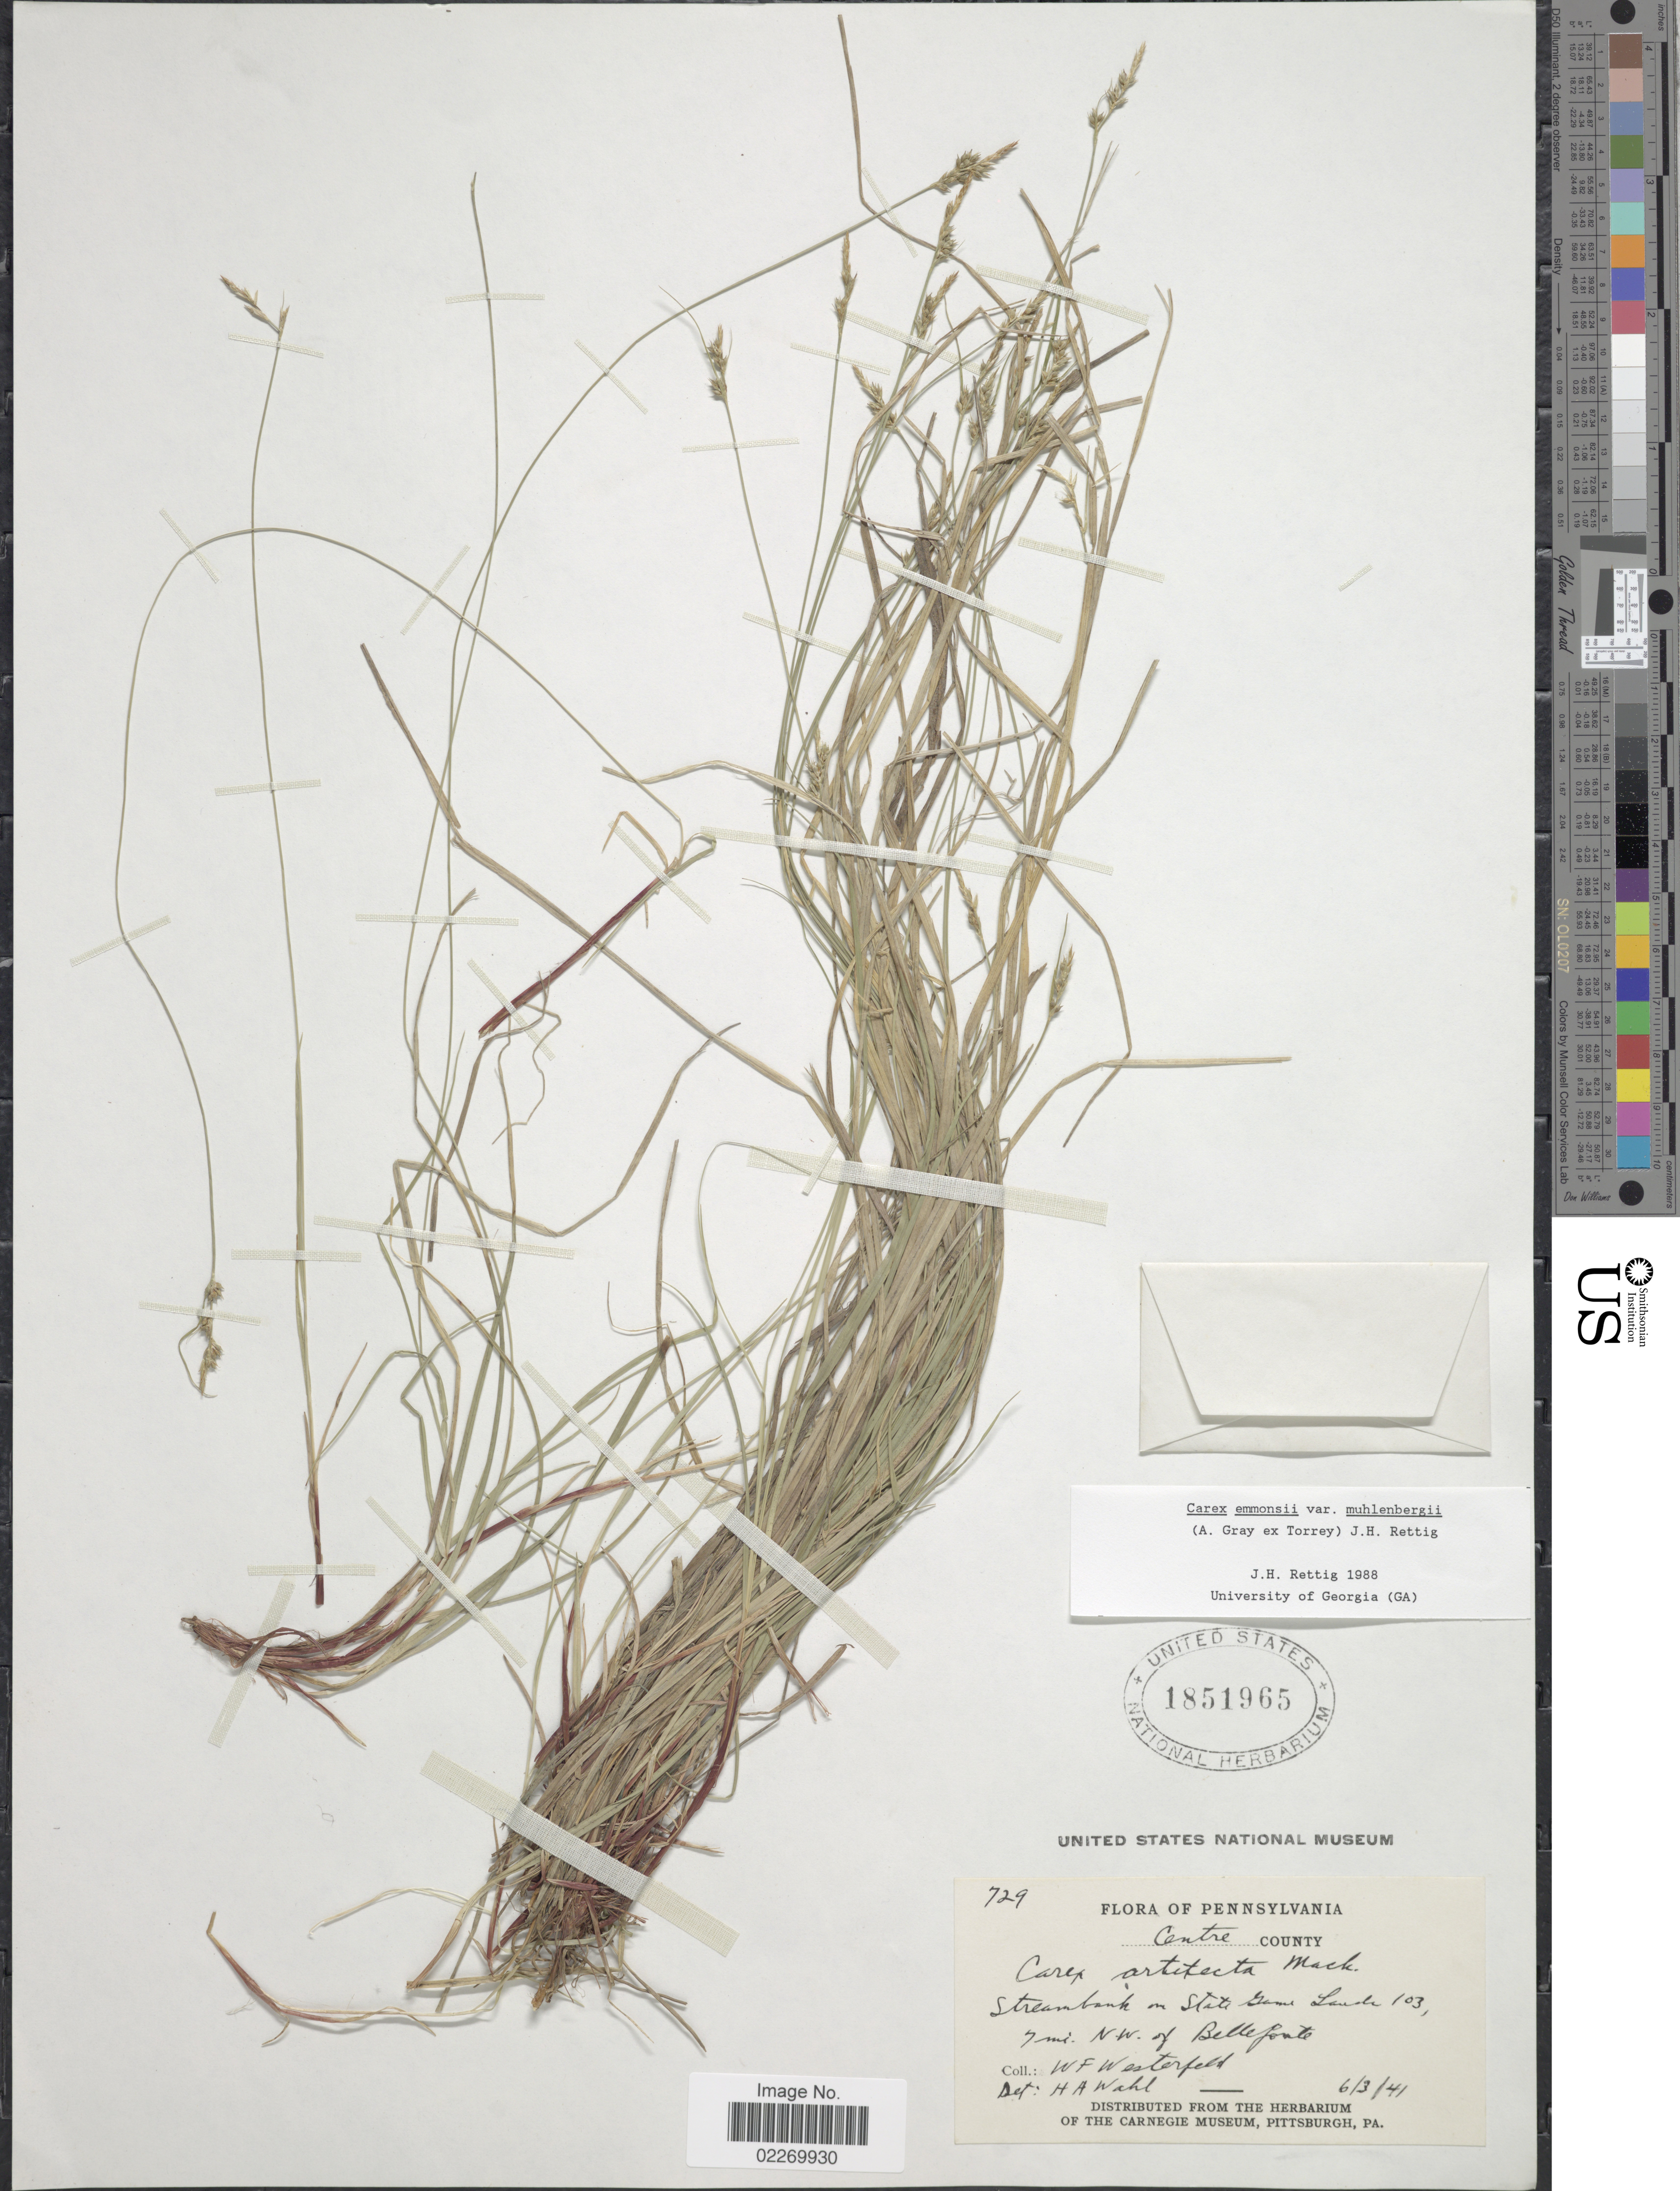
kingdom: Plantae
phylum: Tracheophyta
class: Liliopsida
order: Poales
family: Cyperaceae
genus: Carex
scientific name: Carex albicans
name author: Willd. ex Spreng.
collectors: W. Westerfeld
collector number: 729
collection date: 1941-06-03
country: United States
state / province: Pennsylvania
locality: Centre County, Streambank in State Game Lands 103, 7 mi. N.W. of Bellefonte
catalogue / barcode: US 1851965